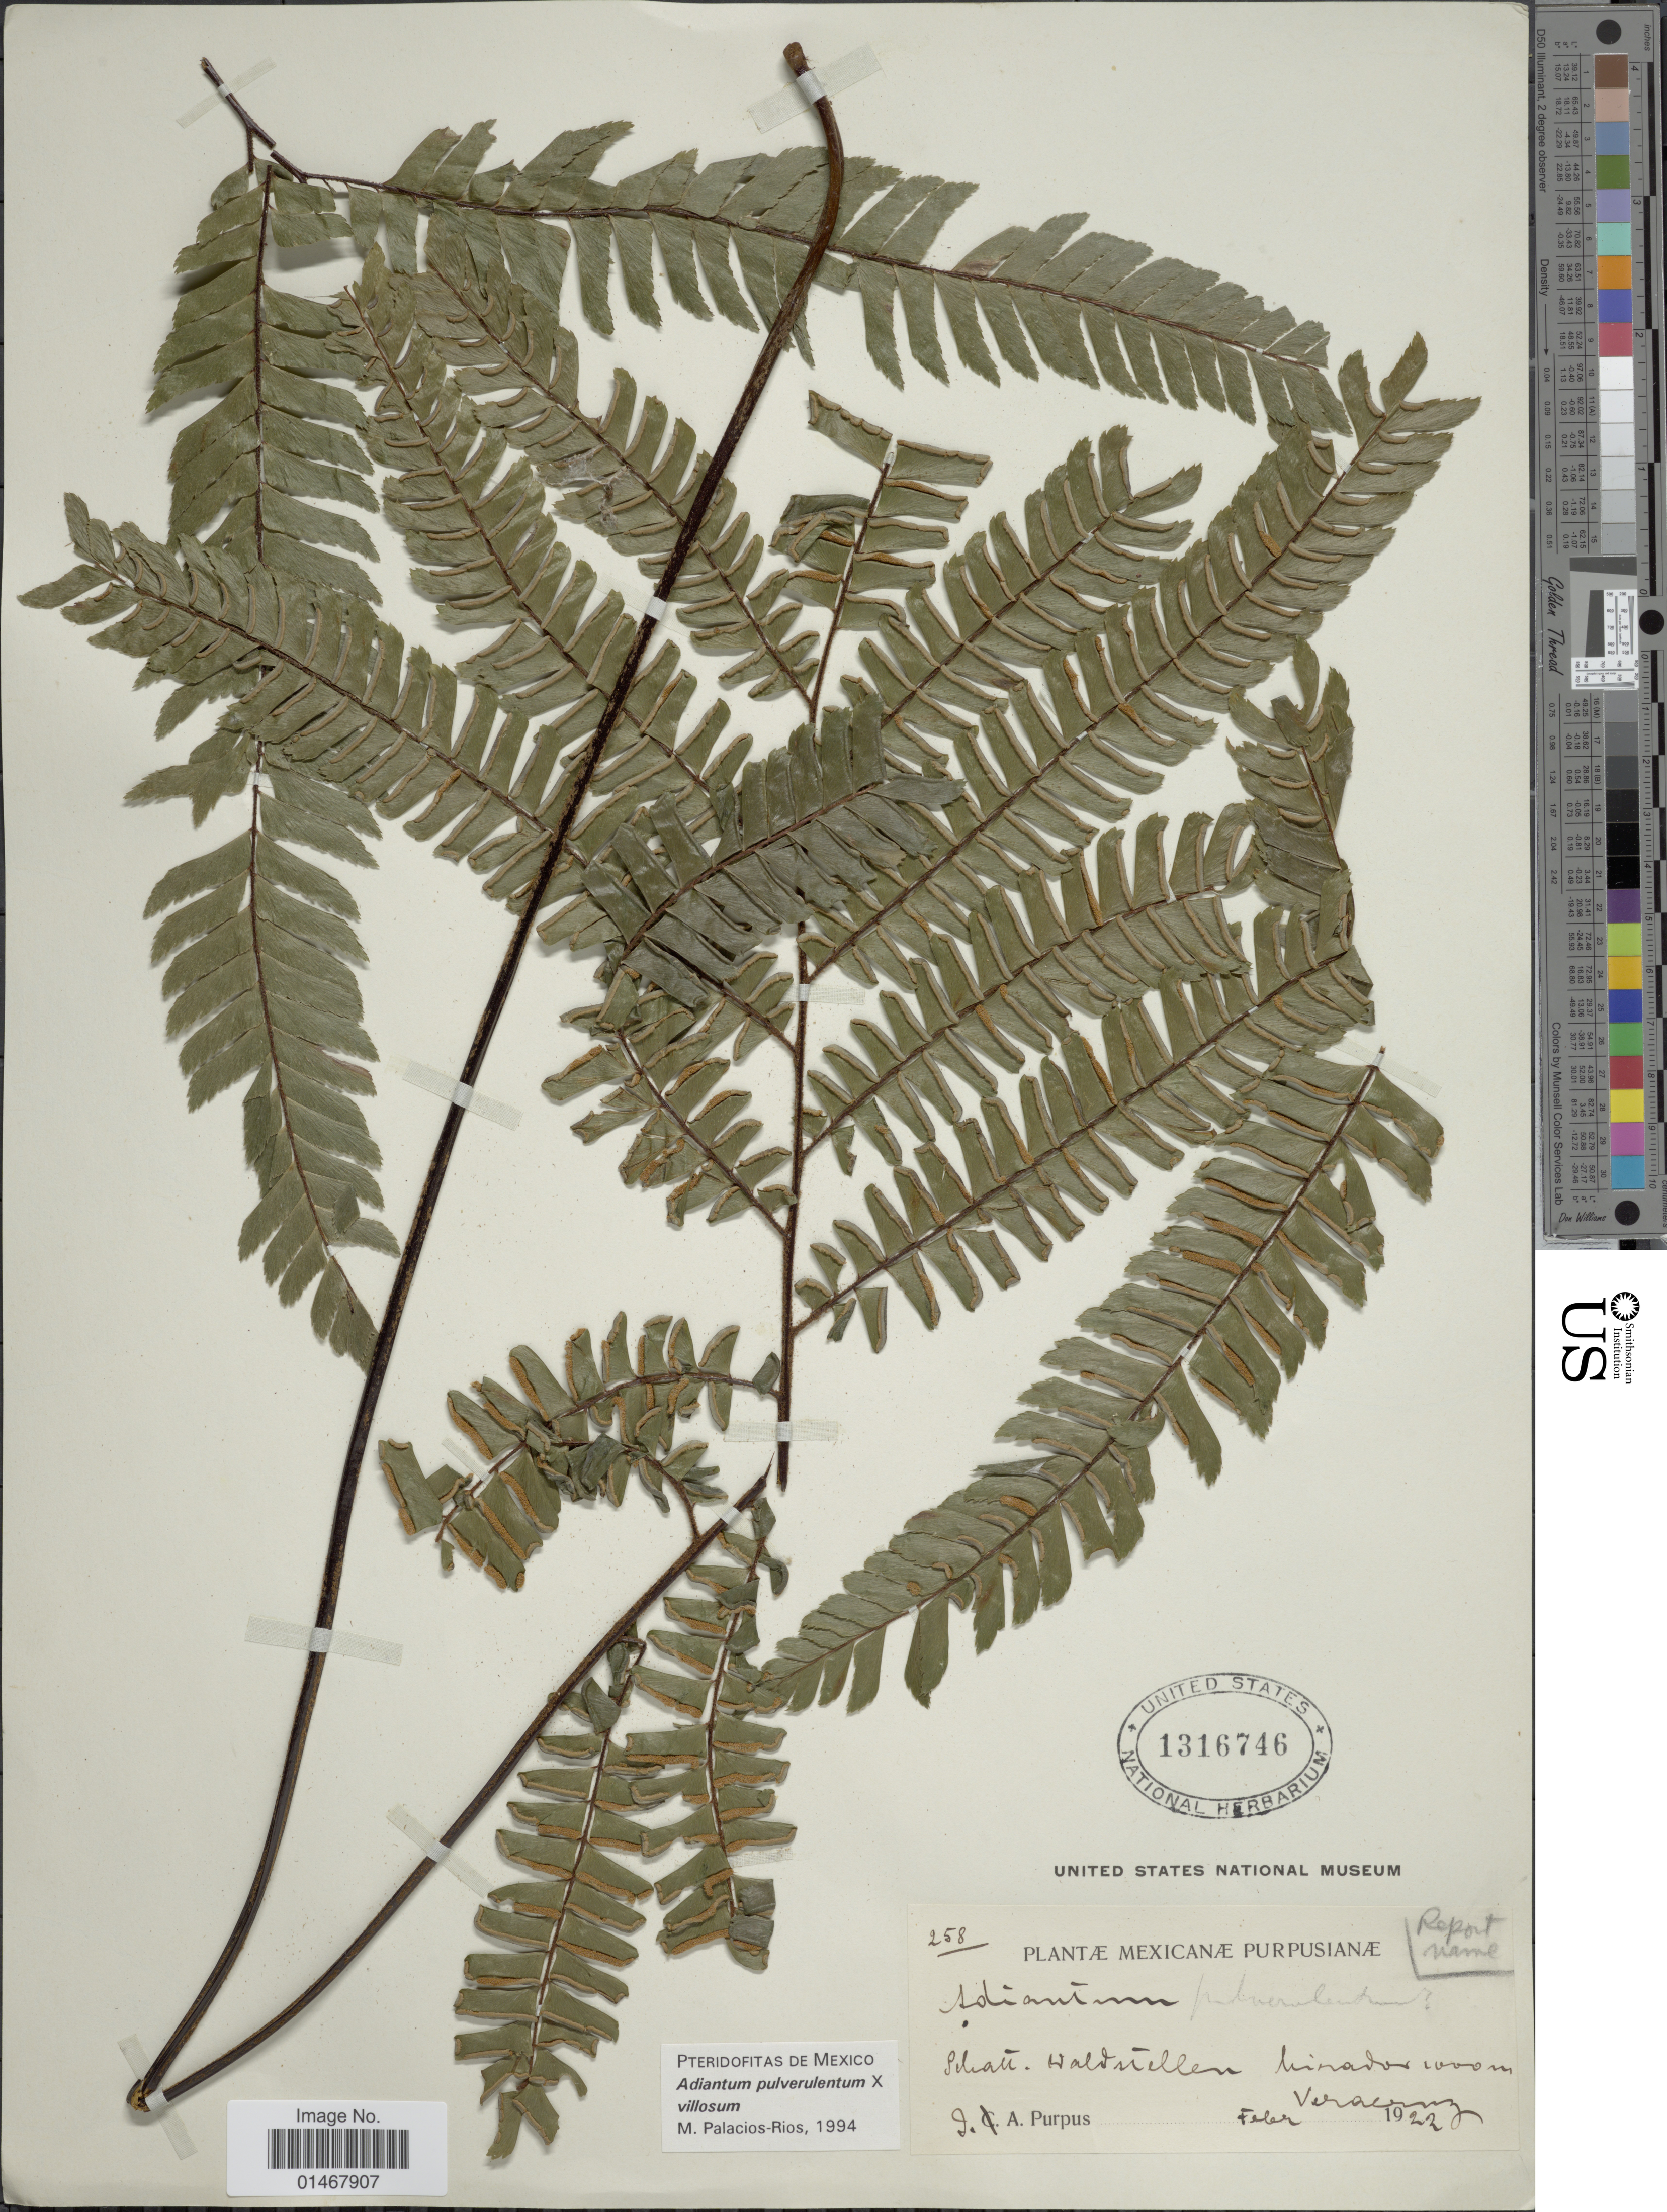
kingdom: Plantae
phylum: Tracheophyta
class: Polypodiopsida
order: Polypodiales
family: Pteridaceae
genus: Adiantum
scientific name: Adiantum pulverulentum x A. villosum L.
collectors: J. A. Purpus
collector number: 258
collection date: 1922-02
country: Mexico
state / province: Veracruz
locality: Schatt. Waldstellen, Mirador, Veracruz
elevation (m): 1000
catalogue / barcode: US 1316746